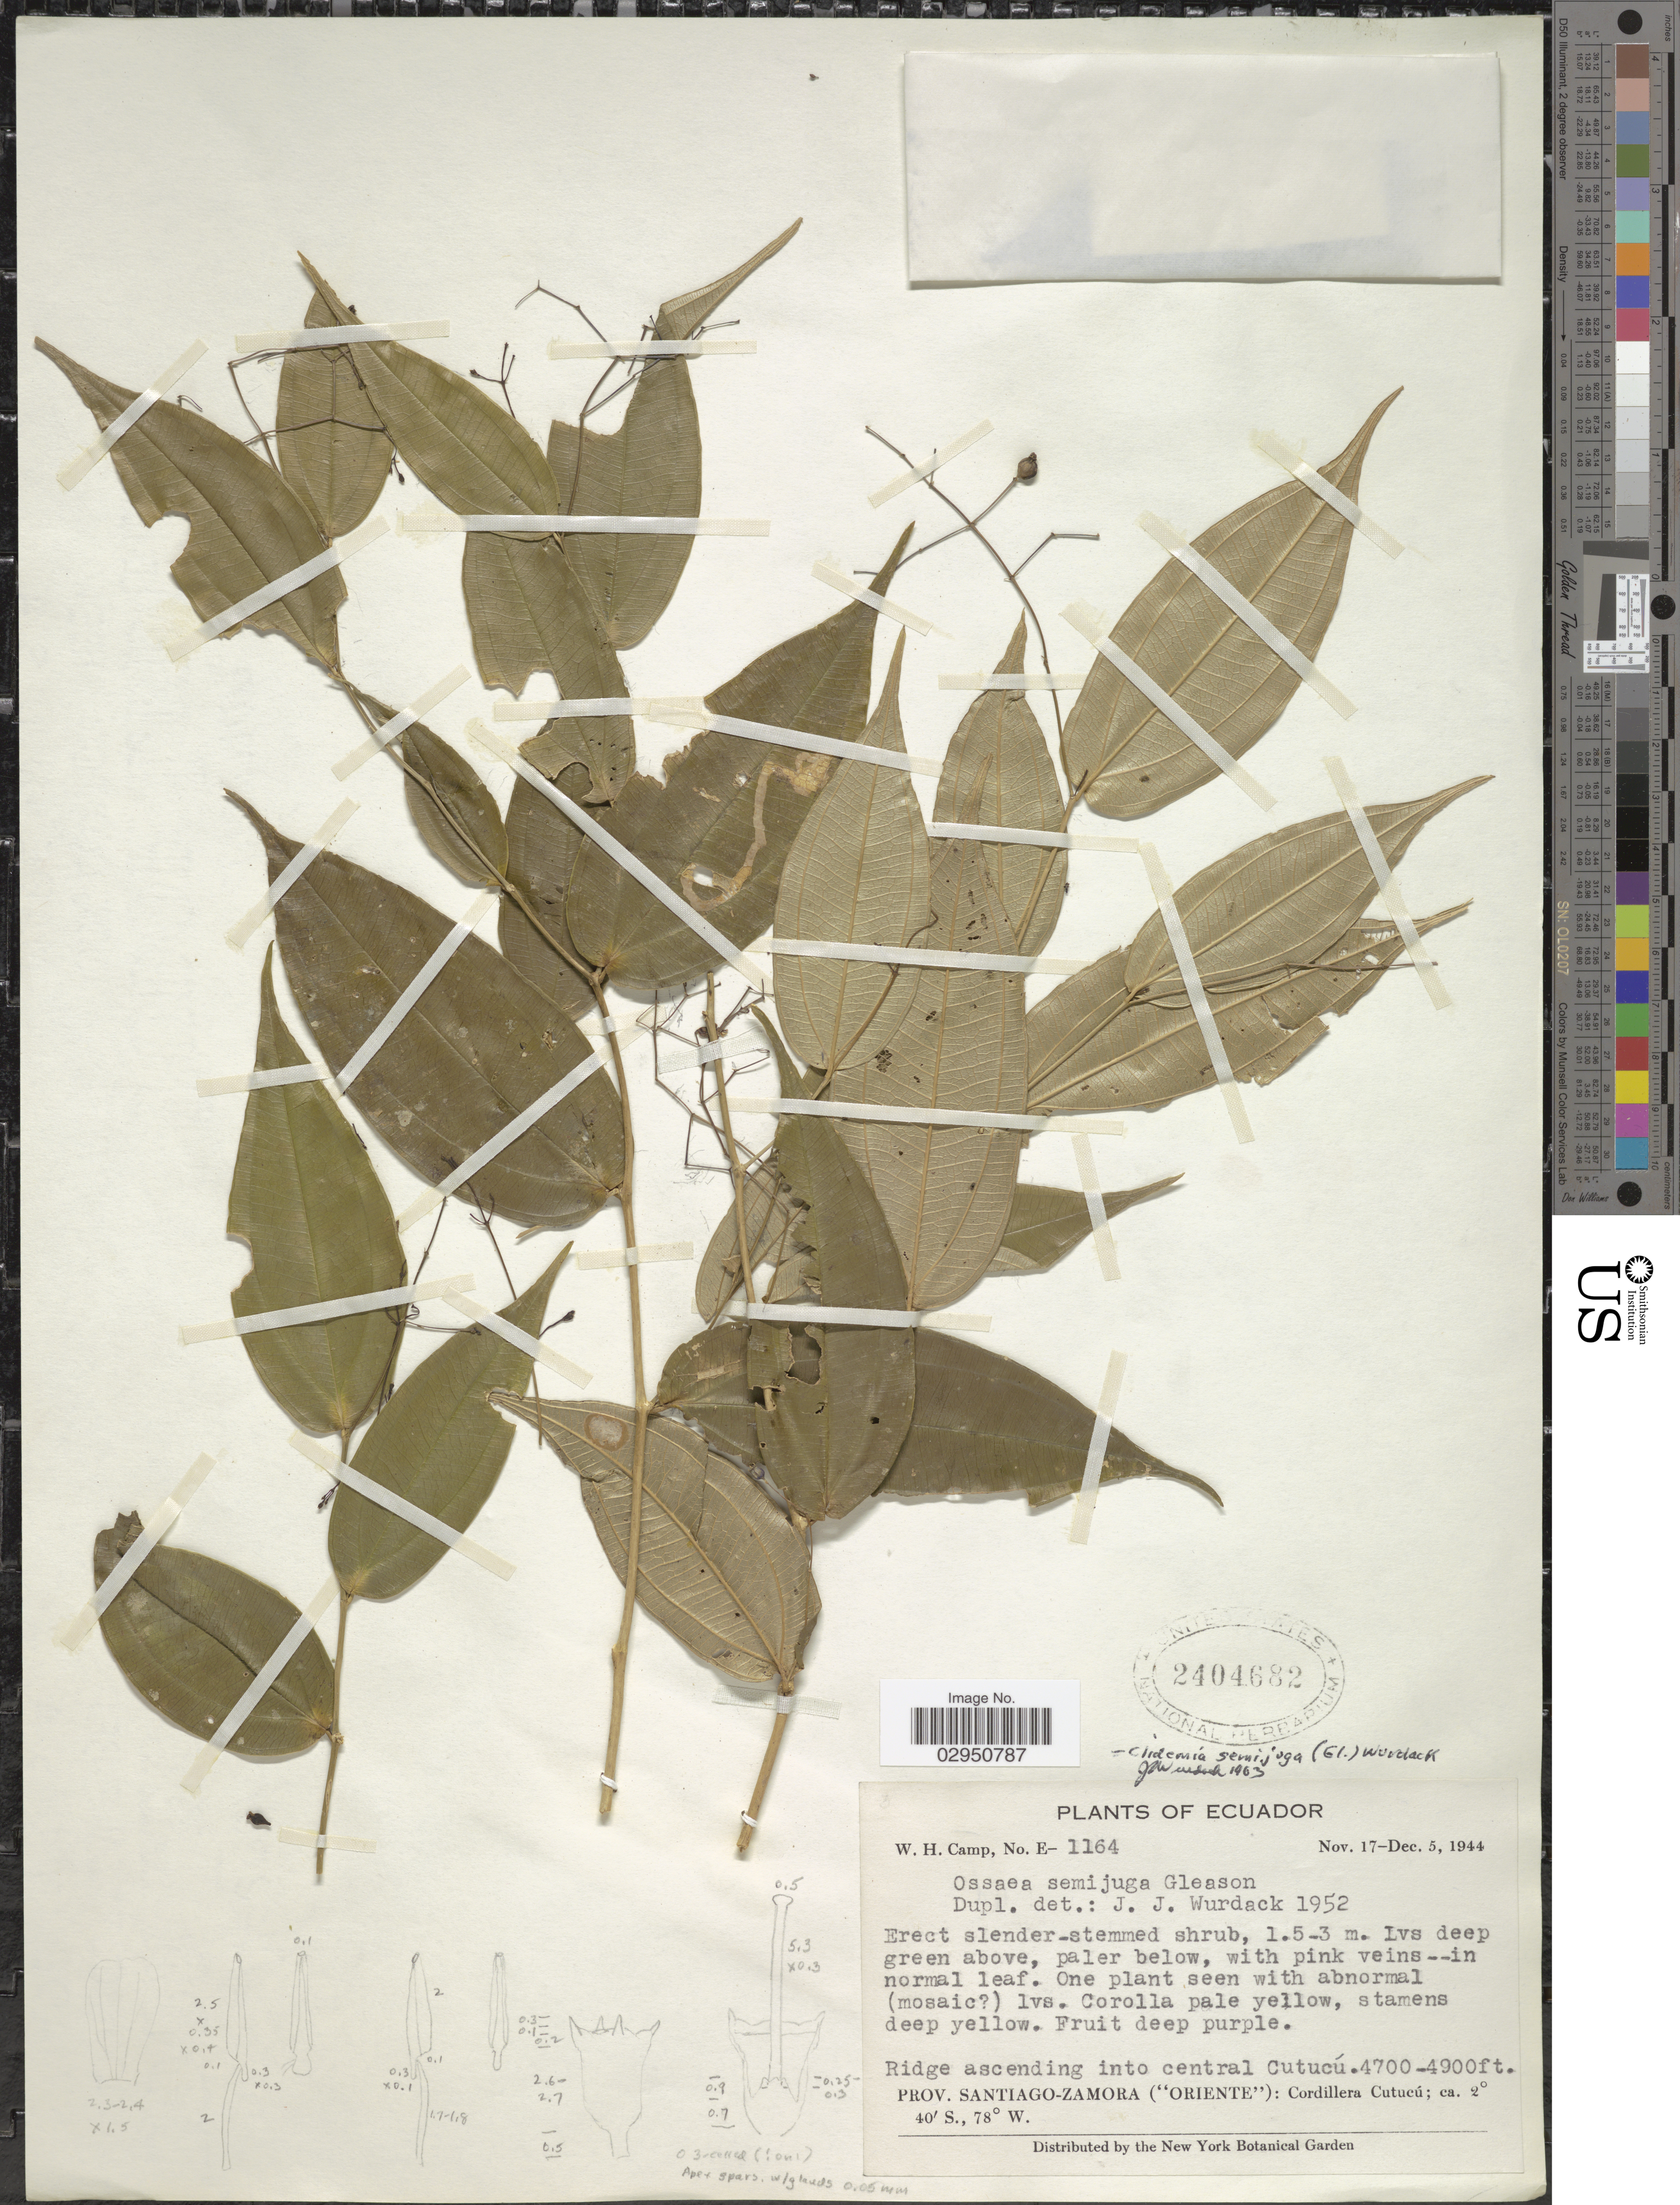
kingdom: Plantae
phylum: Tracheophyta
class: Magnoliopsida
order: Myrtales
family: Melastomataceae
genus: Clidemia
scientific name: Clidemia semijuga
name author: (Gleason) Wurdack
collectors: W. H. Camp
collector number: E-1164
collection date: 1944-11-17/1944-12-05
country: Ecuador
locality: Into central Cutucú. Prov. Santiago-Zamora ("Oriente"): Cordillera Cutucú.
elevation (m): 1433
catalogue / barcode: US 2404682